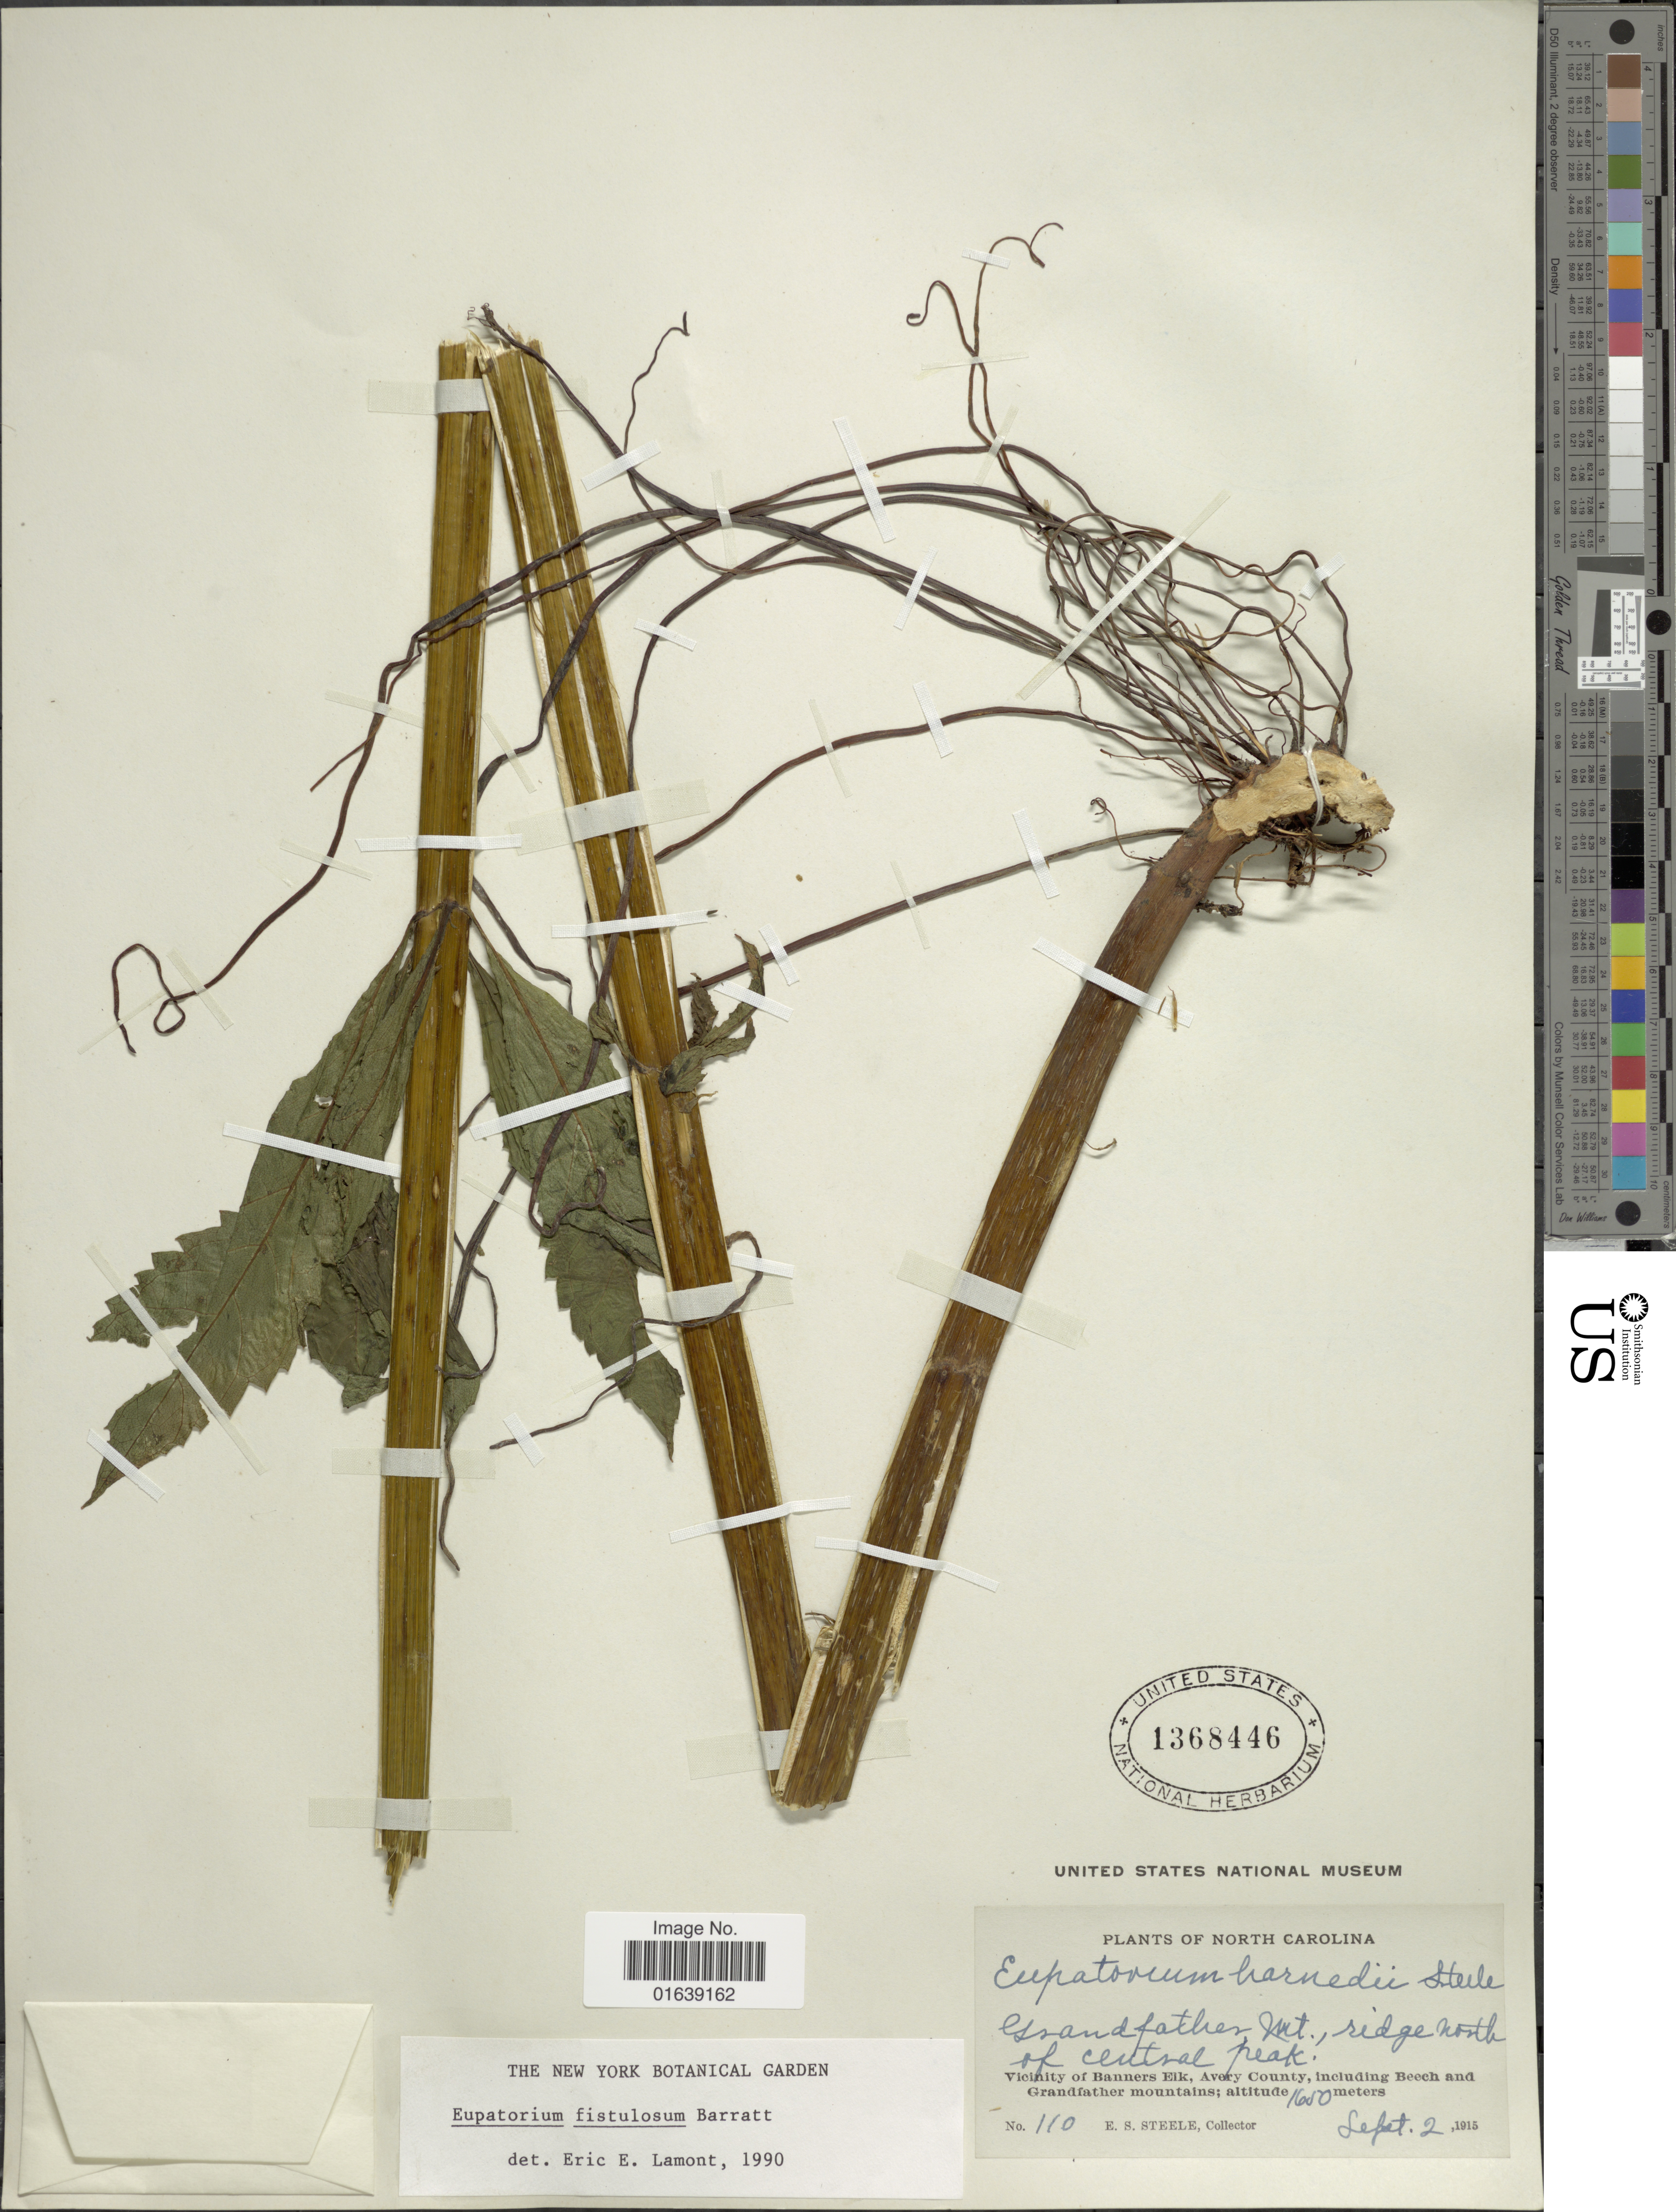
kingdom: Plantae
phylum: Tracheophyta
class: Magnoliopsida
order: Asterales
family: Asteraceae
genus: Eupatorium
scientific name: Eupatorium fistulosum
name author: Barratt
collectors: E. Steele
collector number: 110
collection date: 1915-09-02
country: United States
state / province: North Carolina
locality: North Carolina. Grandfather Mt. ridge north of central peak. Vicinity of Banners Elk, Avery County, including Beech and Grandfather mountains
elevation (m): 1650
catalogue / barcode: US 1368446